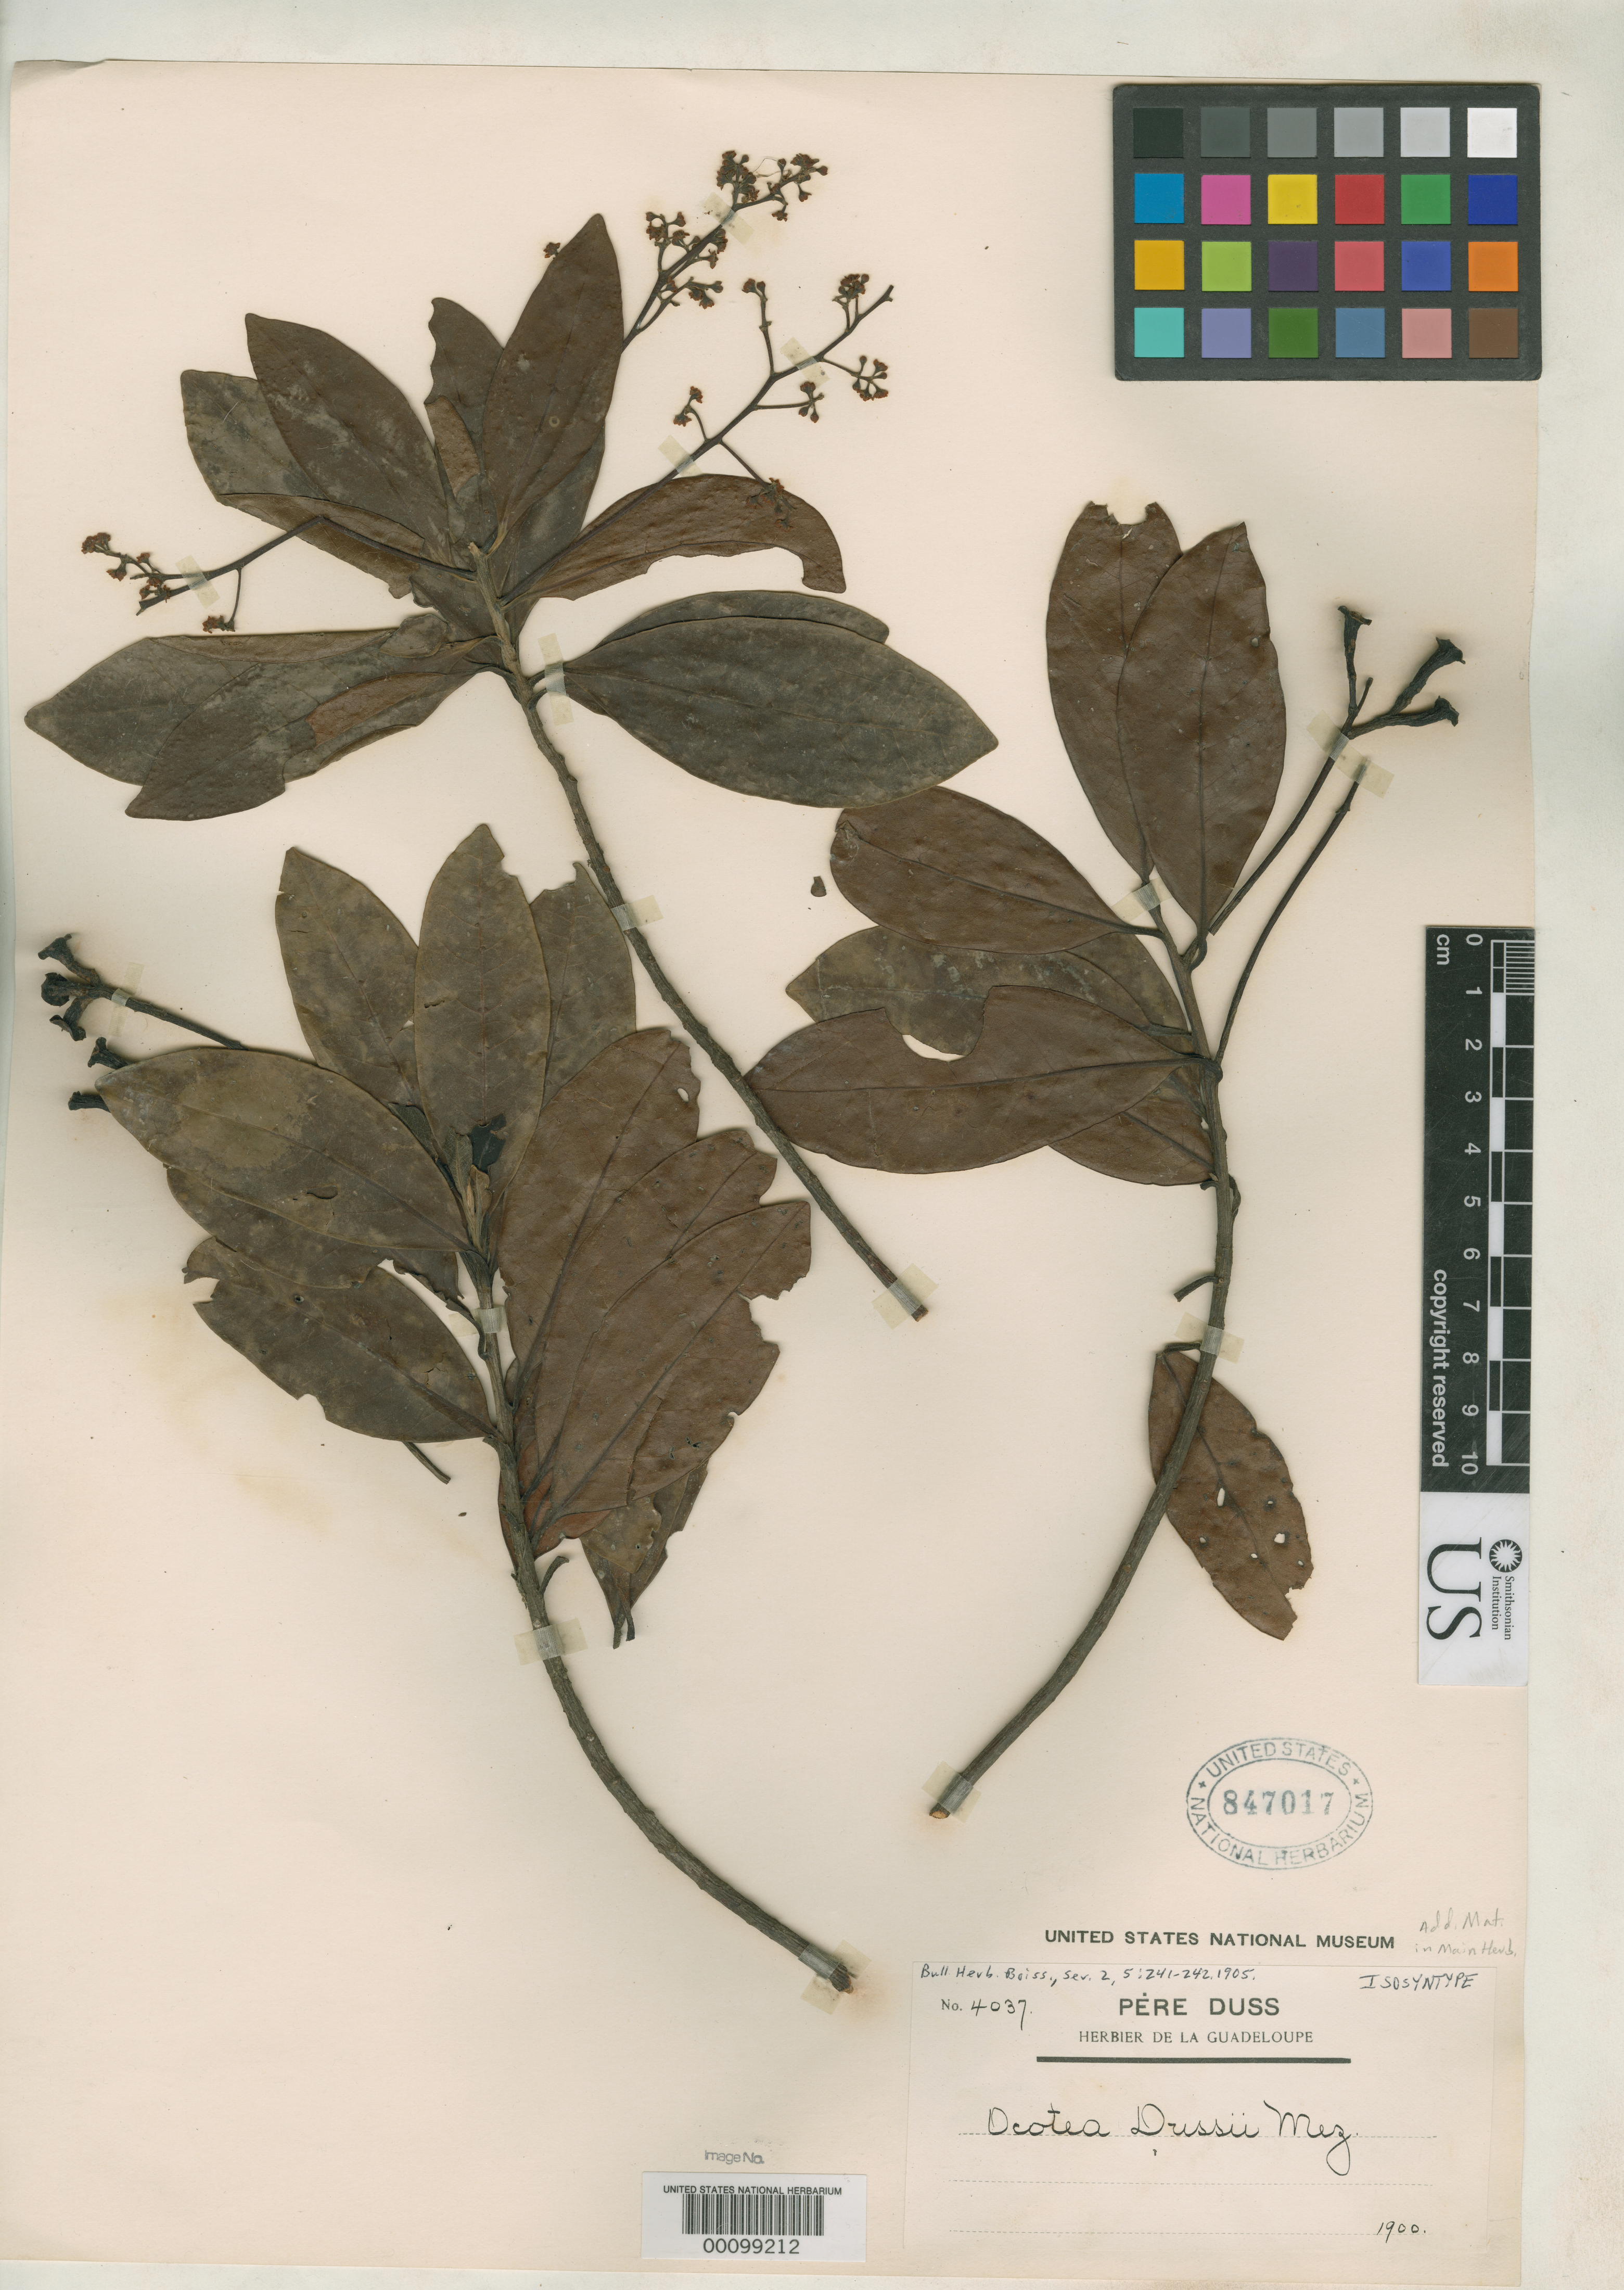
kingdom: Plantae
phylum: Tracheophyta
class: Magnoliopsida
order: Laurales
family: Lauraceae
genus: Ocotea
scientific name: Ocotea dussii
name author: Mez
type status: Syntype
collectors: Père Duss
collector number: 4037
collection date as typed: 1900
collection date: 1900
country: Guadeloupe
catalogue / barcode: US 847017